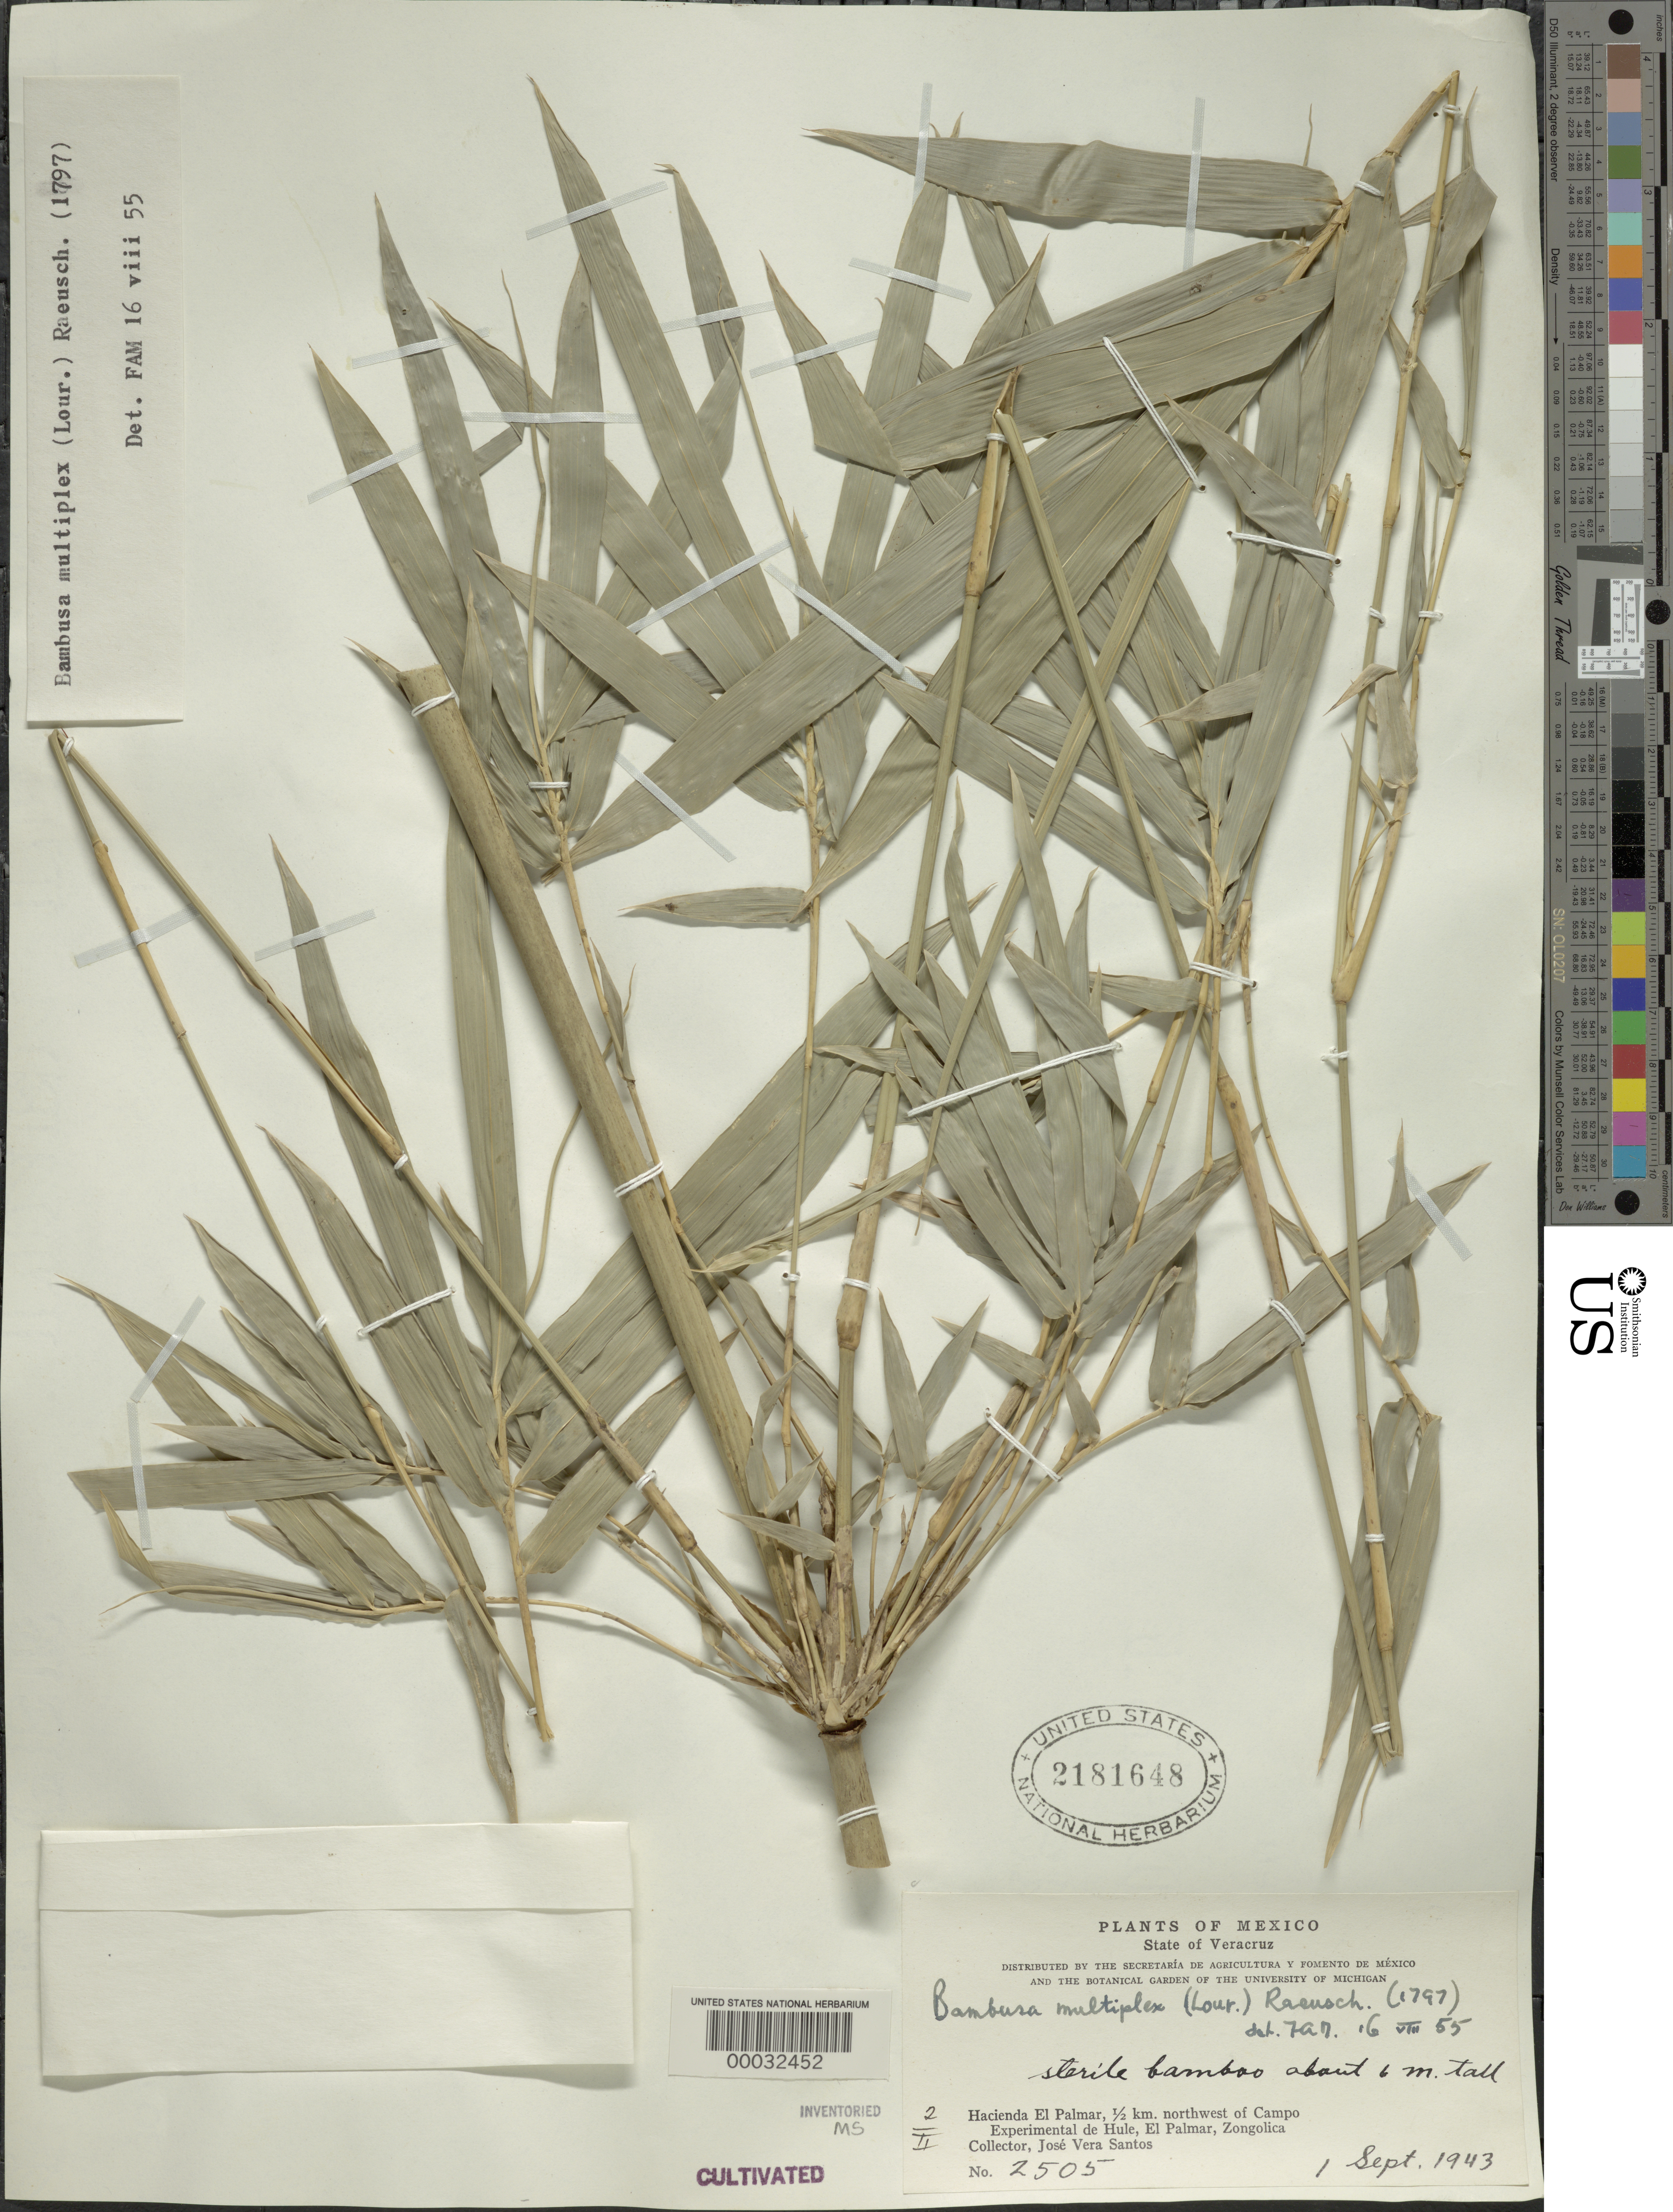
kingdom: Plantae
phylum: Tracheophyta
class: Liliopsida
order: Poales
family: Poaceae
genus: Bambusa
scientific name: Bambusa multiplex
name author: (Lour.) Raeusch. ex Schult. & Schult. f.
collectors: J. V. Santos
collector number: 2505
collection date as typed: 01 Sep 1943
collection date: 1943-09-01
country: Mexico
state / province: Veracruz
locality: Campo experimental de hule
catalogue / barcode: US 2181648